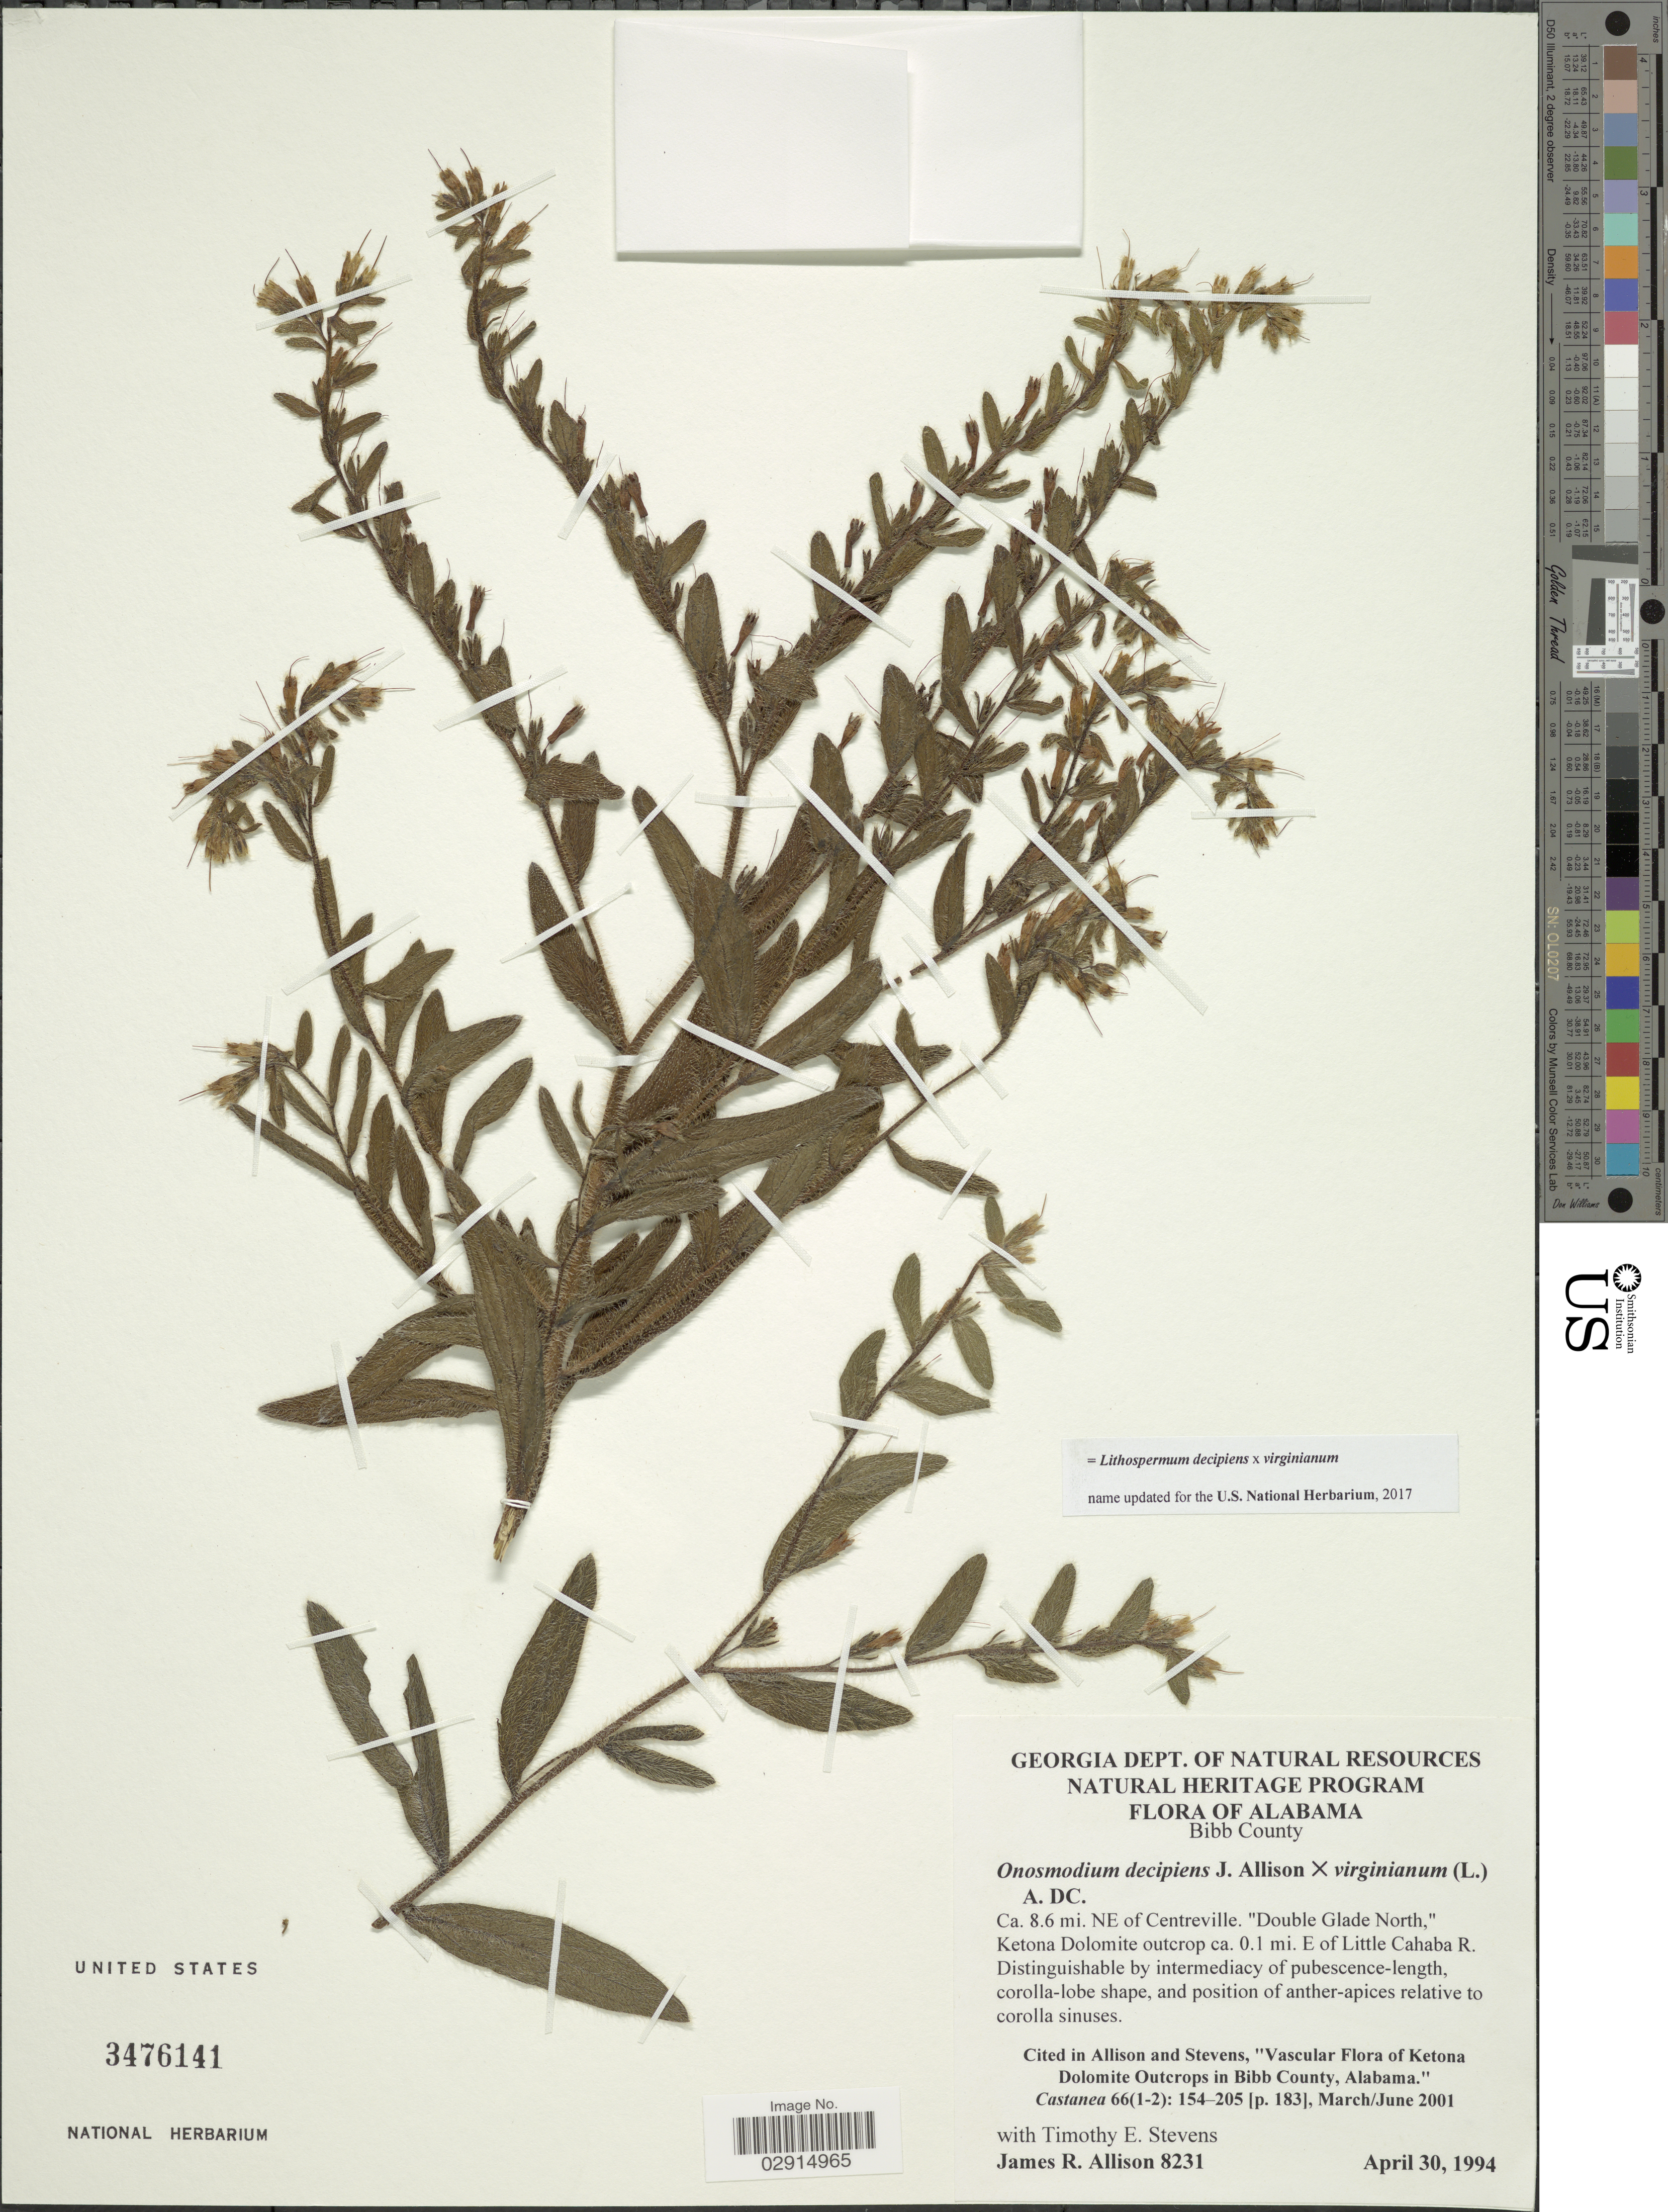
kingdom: Plantae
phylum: Tracheophyta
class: Magnoliopsida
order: Boraginales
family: Boraginaceae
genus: Lithospermum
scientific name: Lithospermum decipiens x L. virginianum L.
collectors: J. R. Allison & T. Stevens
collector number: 8231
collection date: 1994-04-30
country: United States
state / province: Alabama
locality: Ca. 8.6 mi. NE of Centreville. "Double Glade North," Ketona Dolomite outcrop ca 0.1 mi. E of Little Cahaba R.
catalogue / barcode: US 3476141